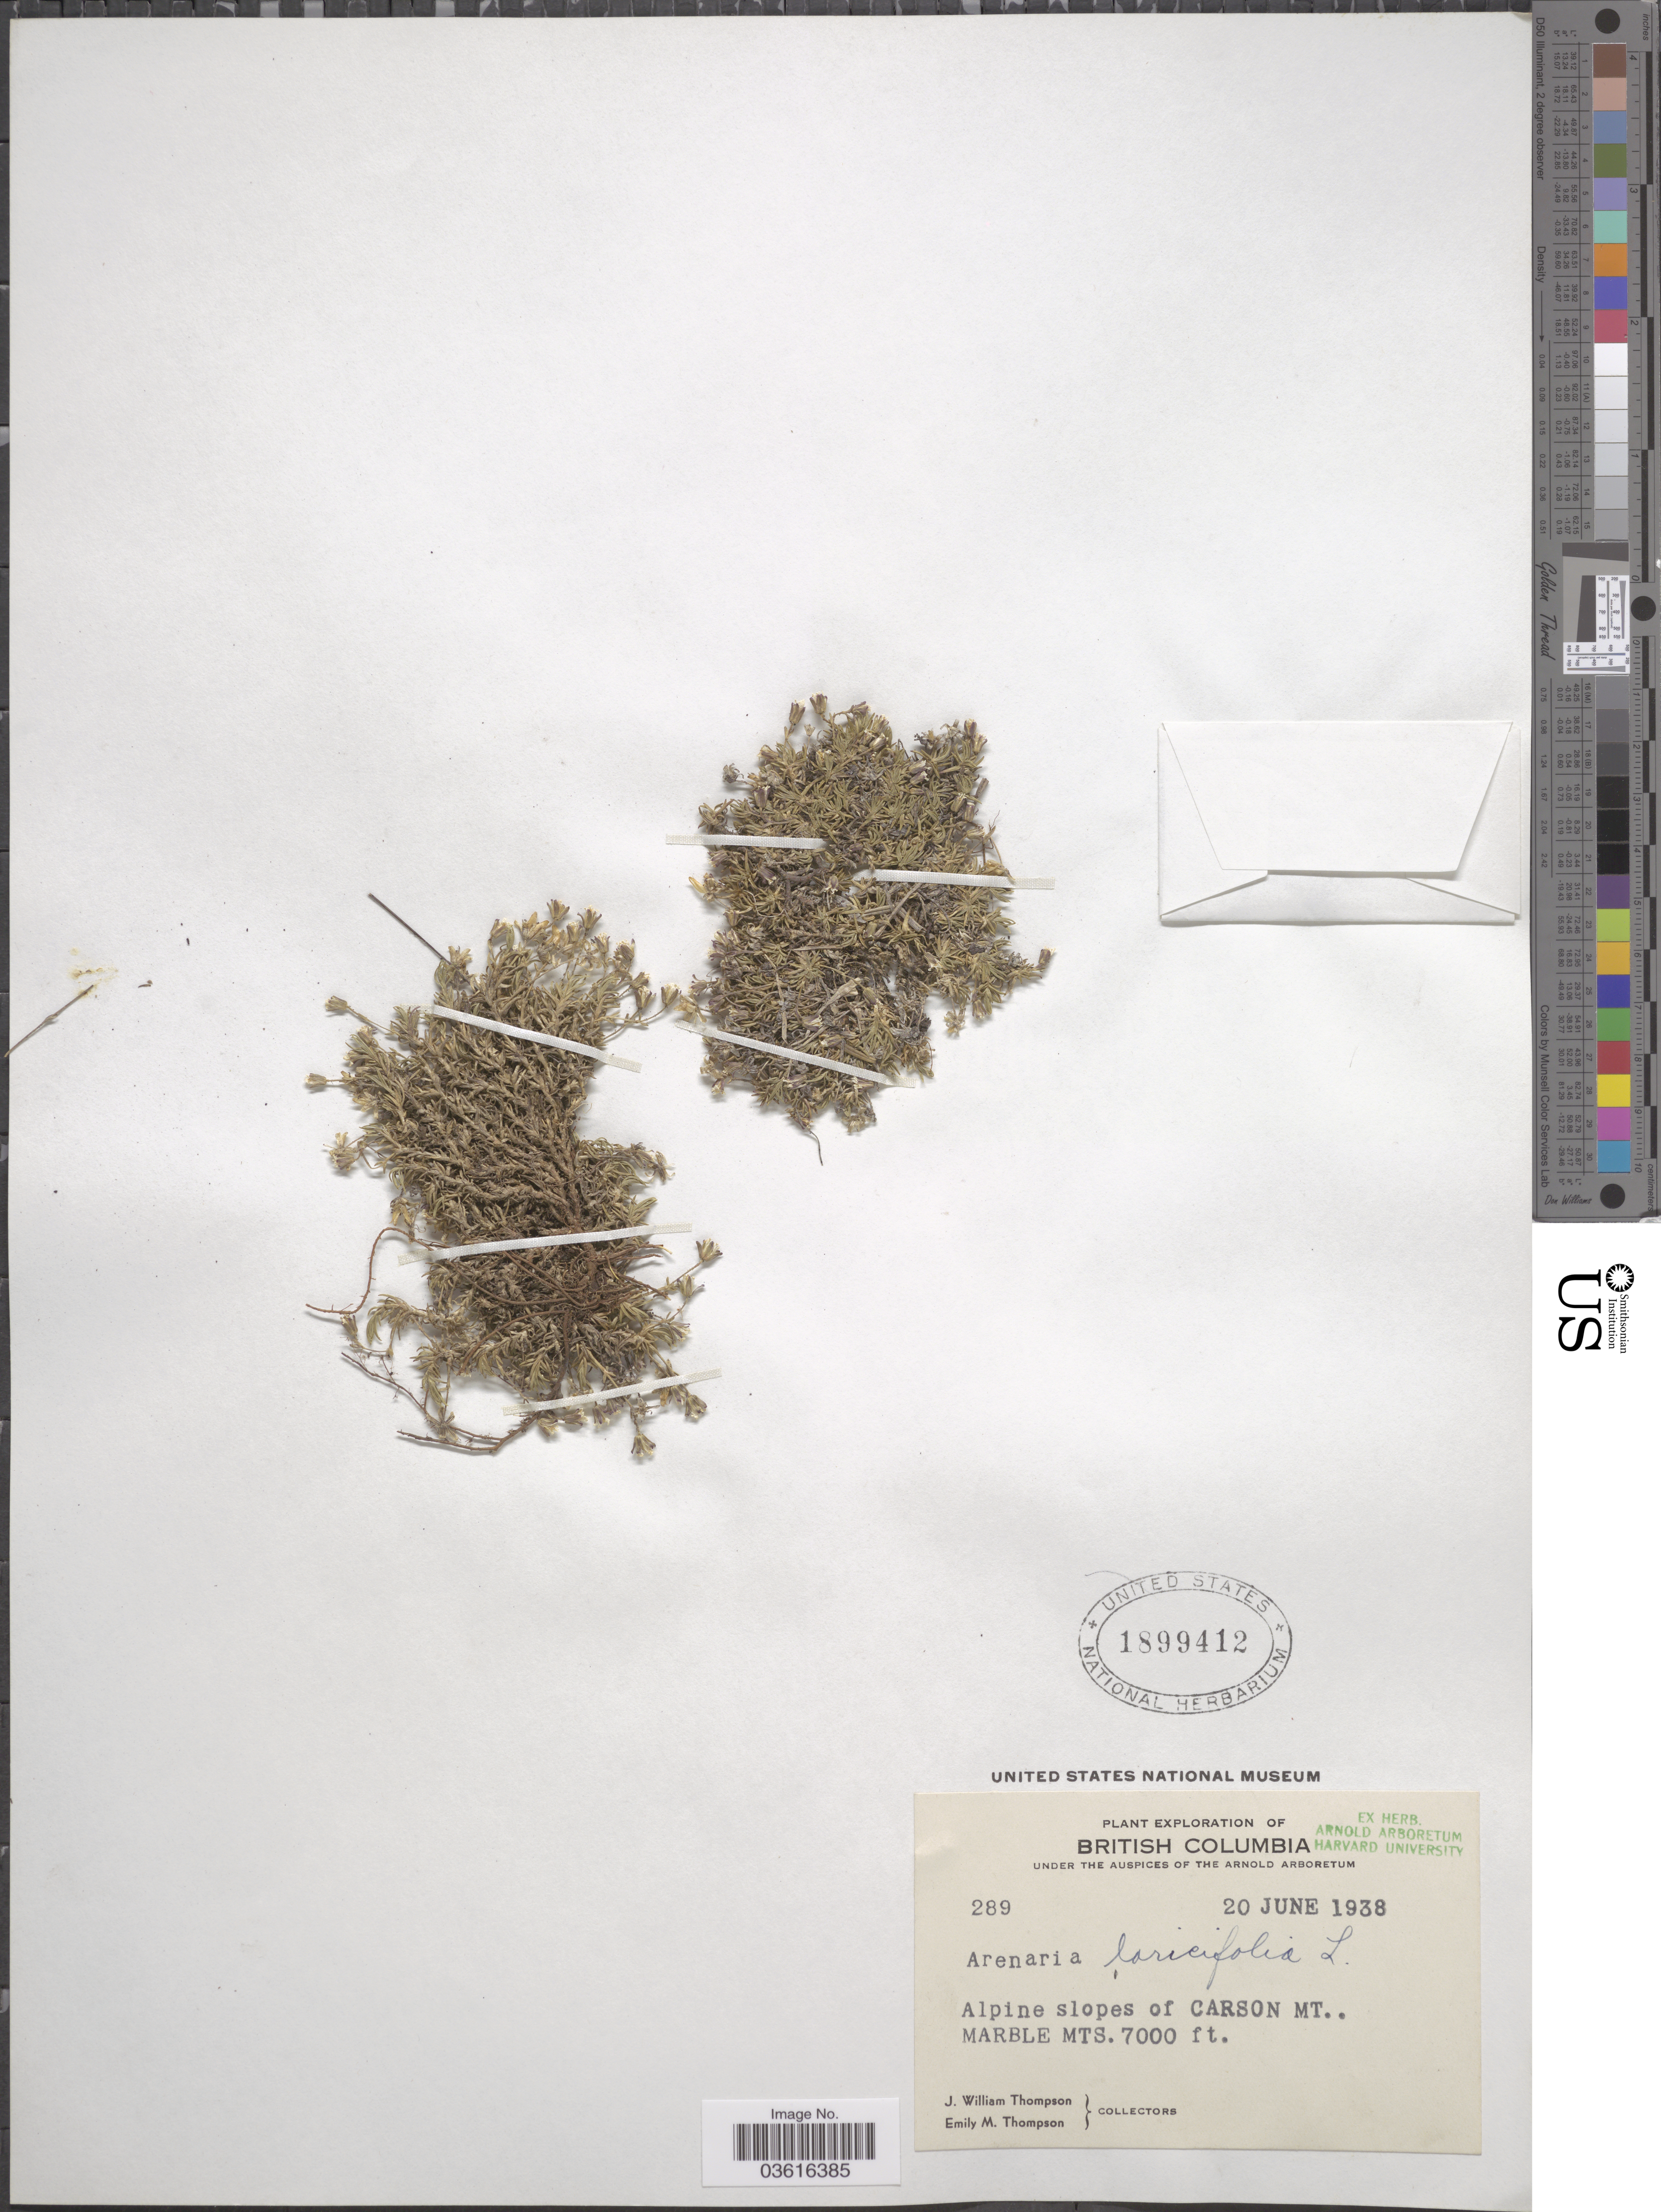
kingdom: Plantae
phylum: Tracheophyta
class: Magnoliopsida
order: Caryophyllales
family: Caryophyllaceae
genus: Cherleria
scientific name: Cherleria biflora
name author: (L.) A.J. Moore & Dillenb.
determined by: Strong, M. T., (US), Smithsonian Institution - National Museum of Natural History (UNITED STATES)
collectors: J. W. Thompson & E. M. Thompson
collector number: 289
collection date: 1938-06-20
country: Canada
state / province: British Columbia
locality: Alpine slopes of Carson Mt. Marble Mts.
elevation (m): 2134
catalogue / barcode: US 1899412